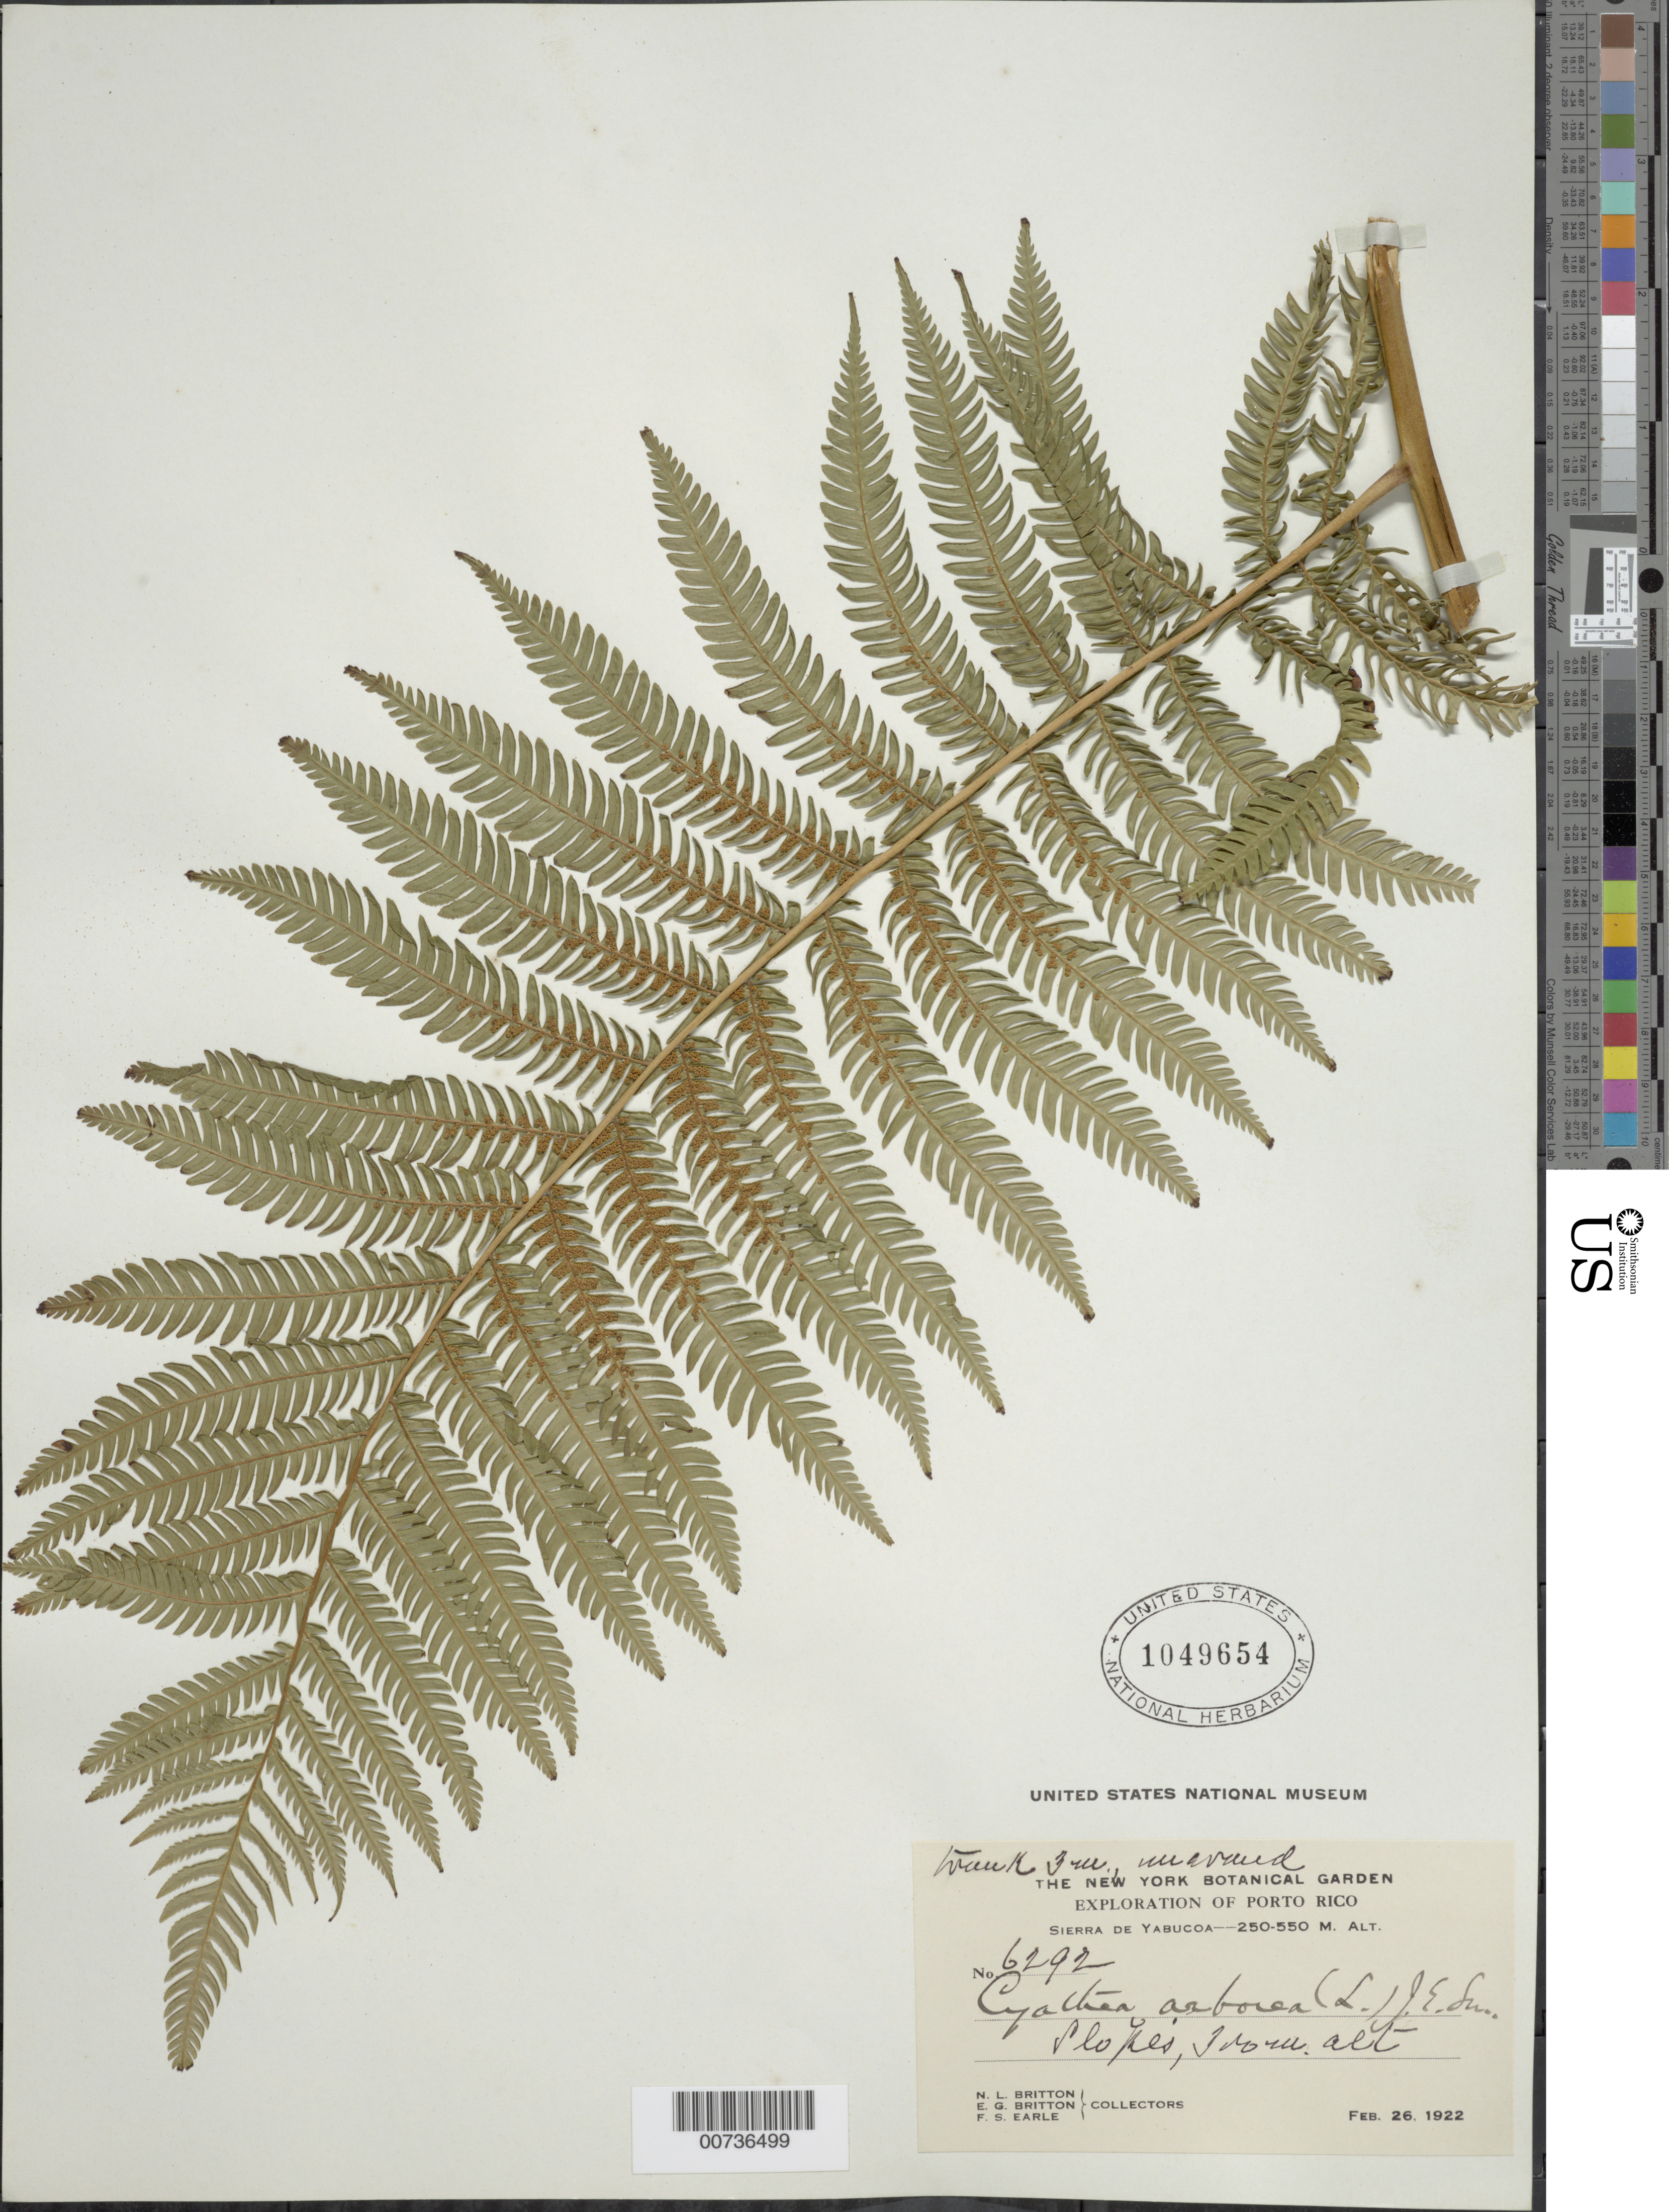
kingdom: Plantae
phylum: Tracheophyta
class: Polypodiopsida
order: Cyatheales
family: Cyatheaceae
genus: Cyathea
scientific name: Cyathea arborea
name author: (L.) Sm.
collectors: N. Britton, E. G. Britton & F. S. Earle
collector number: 6292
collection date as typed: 26 Feb 1922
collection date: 1922-02-26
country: Puerto Rico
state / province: Yabucoa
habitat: Slopes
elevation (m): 300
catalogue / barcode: US 1049654